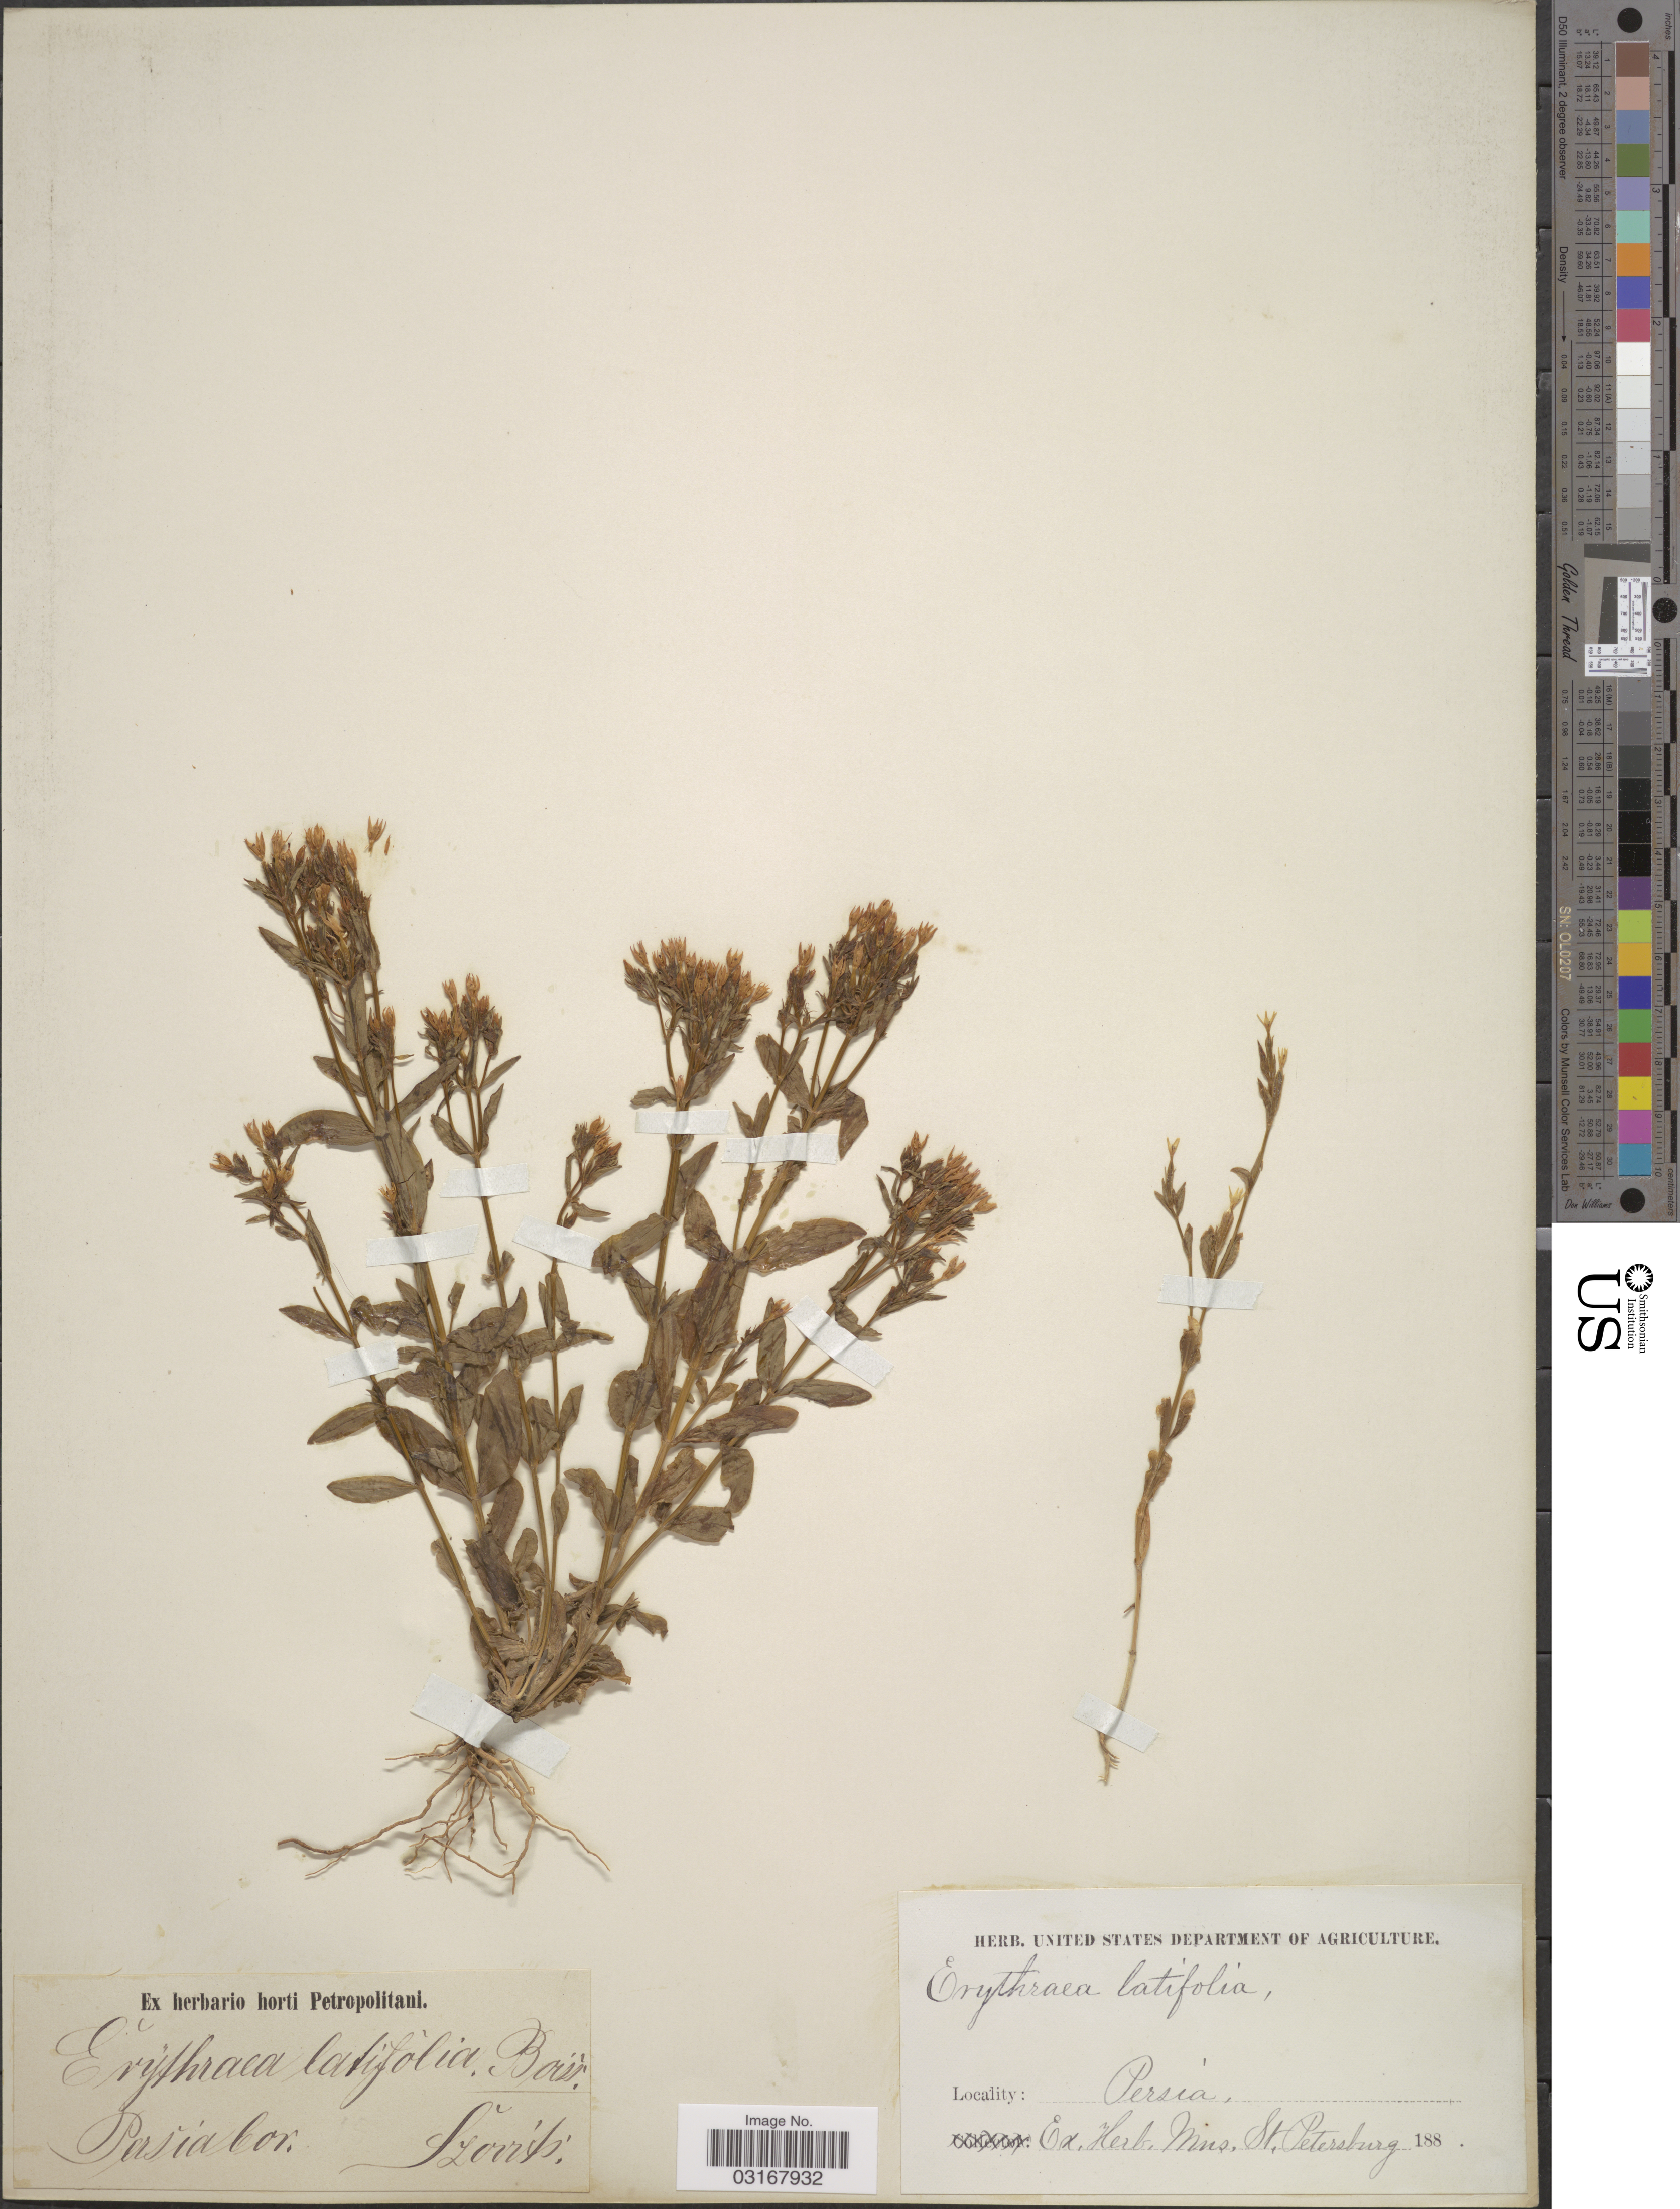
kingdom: Plantae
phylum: Tracheophyta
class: Magnoliopsida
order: Gentianales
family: Gentianaceae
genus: Centaurium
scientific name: Centaurium erythraea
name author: Rafn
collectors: Szovits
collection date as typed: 188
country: Iran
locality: Persia Cor.